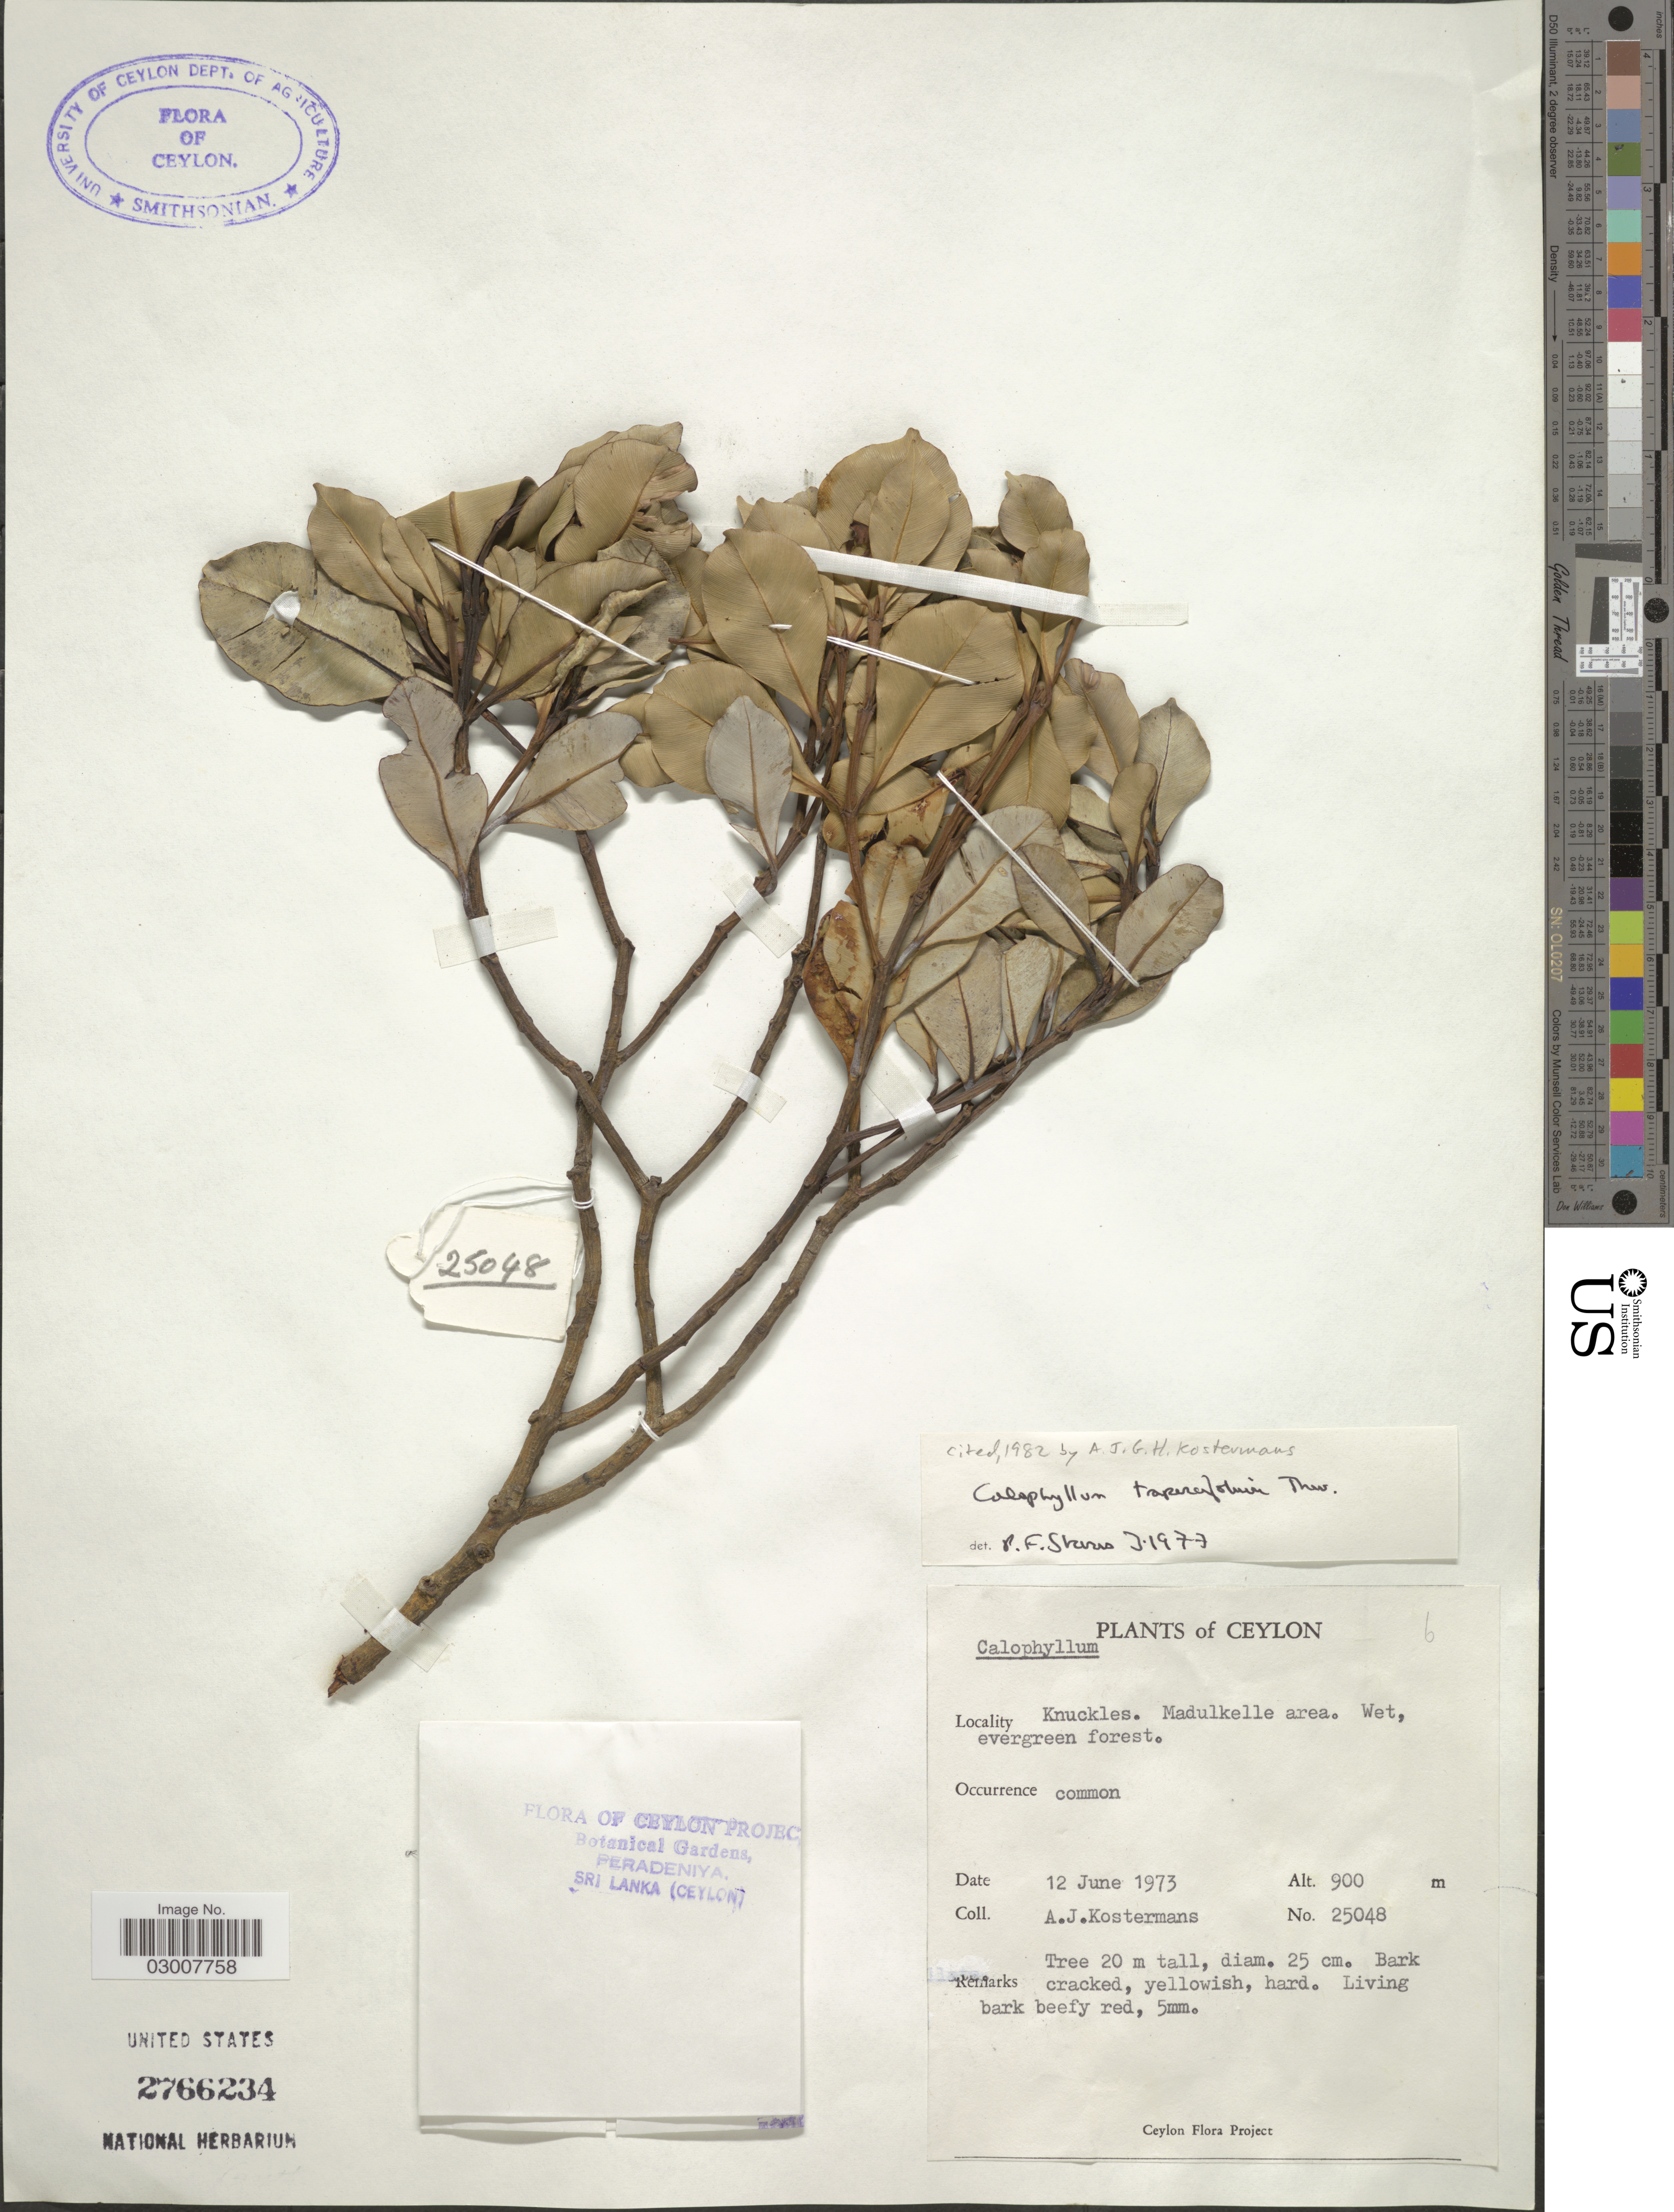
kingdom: Plantae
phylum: Tracheophyta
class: Magnoliopsida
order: Malpighiales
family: Calophyllaceae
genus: Calophyllum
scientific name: Calophyllum trapezifolium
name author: Thwaites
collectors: A. J. G. Kostermans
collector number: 25048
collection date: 1973-06-12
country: Sri Lanka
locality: Ceylon. Knuckles, Madulkelle area.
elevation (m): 900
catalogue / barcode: US 2766234